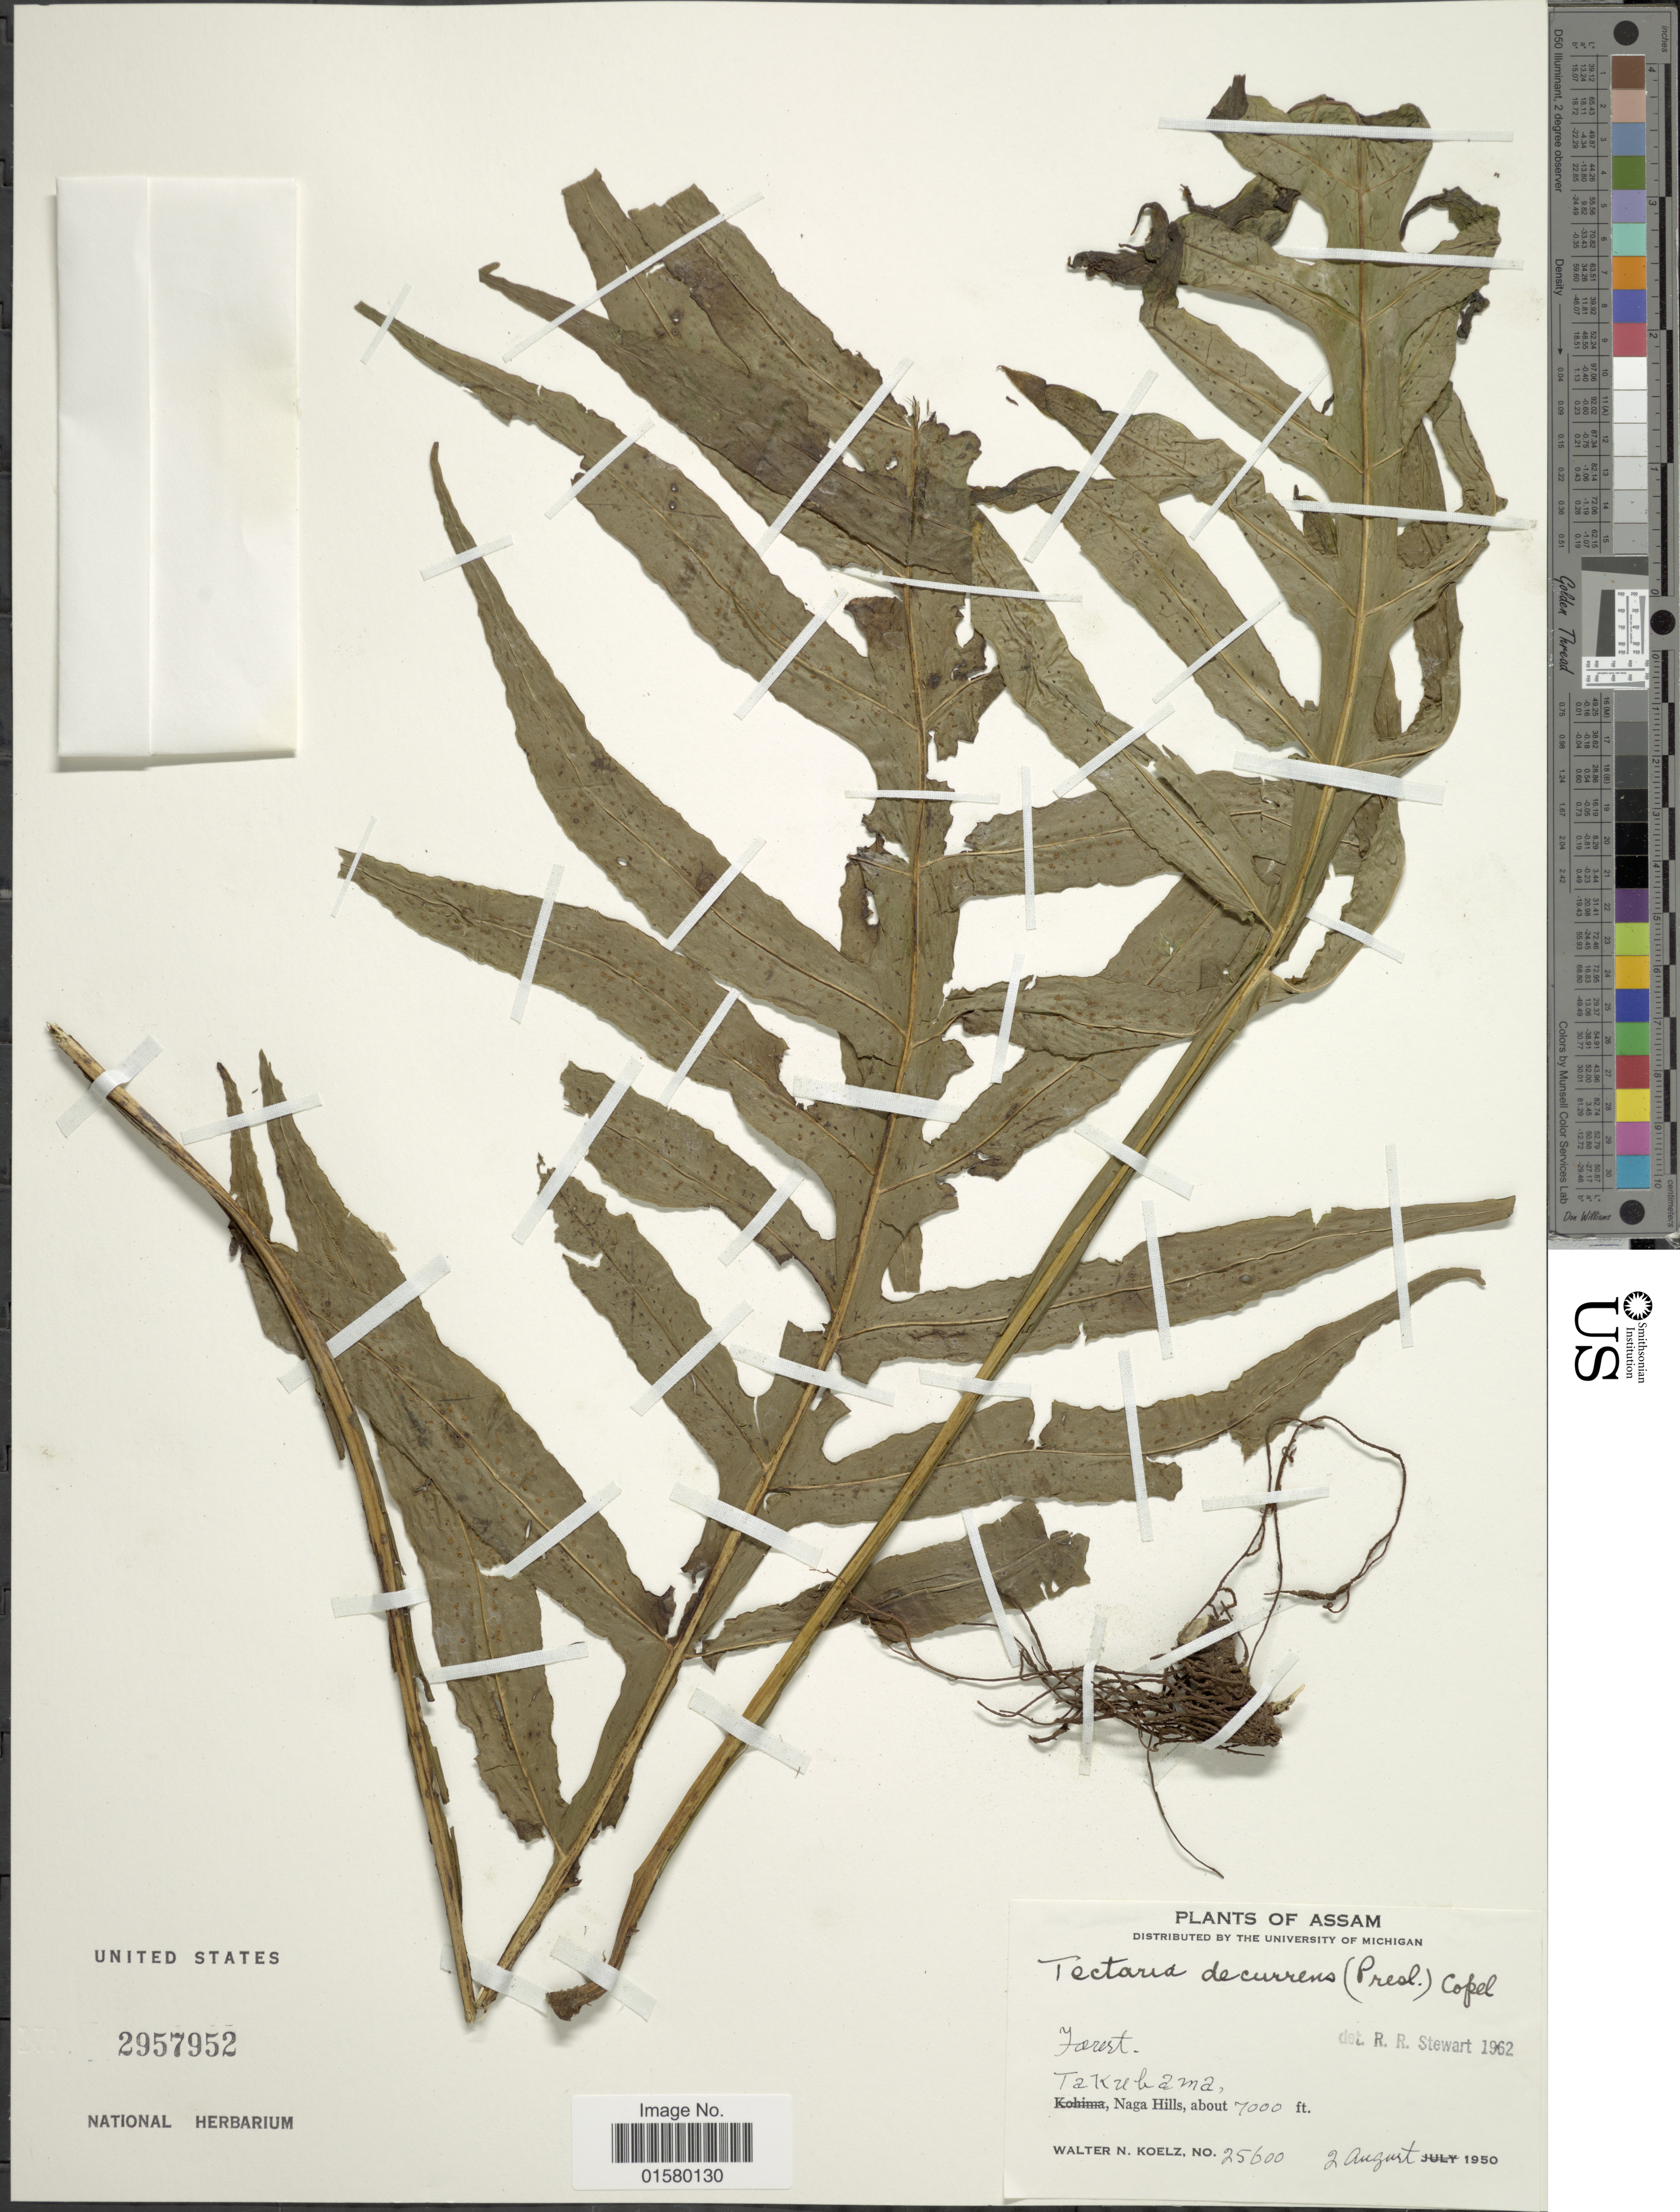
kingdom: Plantae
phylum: Tracheophyta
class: Polypodiopsida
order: Polypodiales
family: Tectariaceae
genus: Tectaria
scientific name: Tectaria decurrens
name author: (Presel.) Copel. in Elmer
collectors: W. N. Koelz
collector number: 25600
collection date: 1950-08-02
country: India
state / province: Assam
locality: Takubama, Naga Hills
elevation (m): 2134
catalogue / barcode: US 2957952